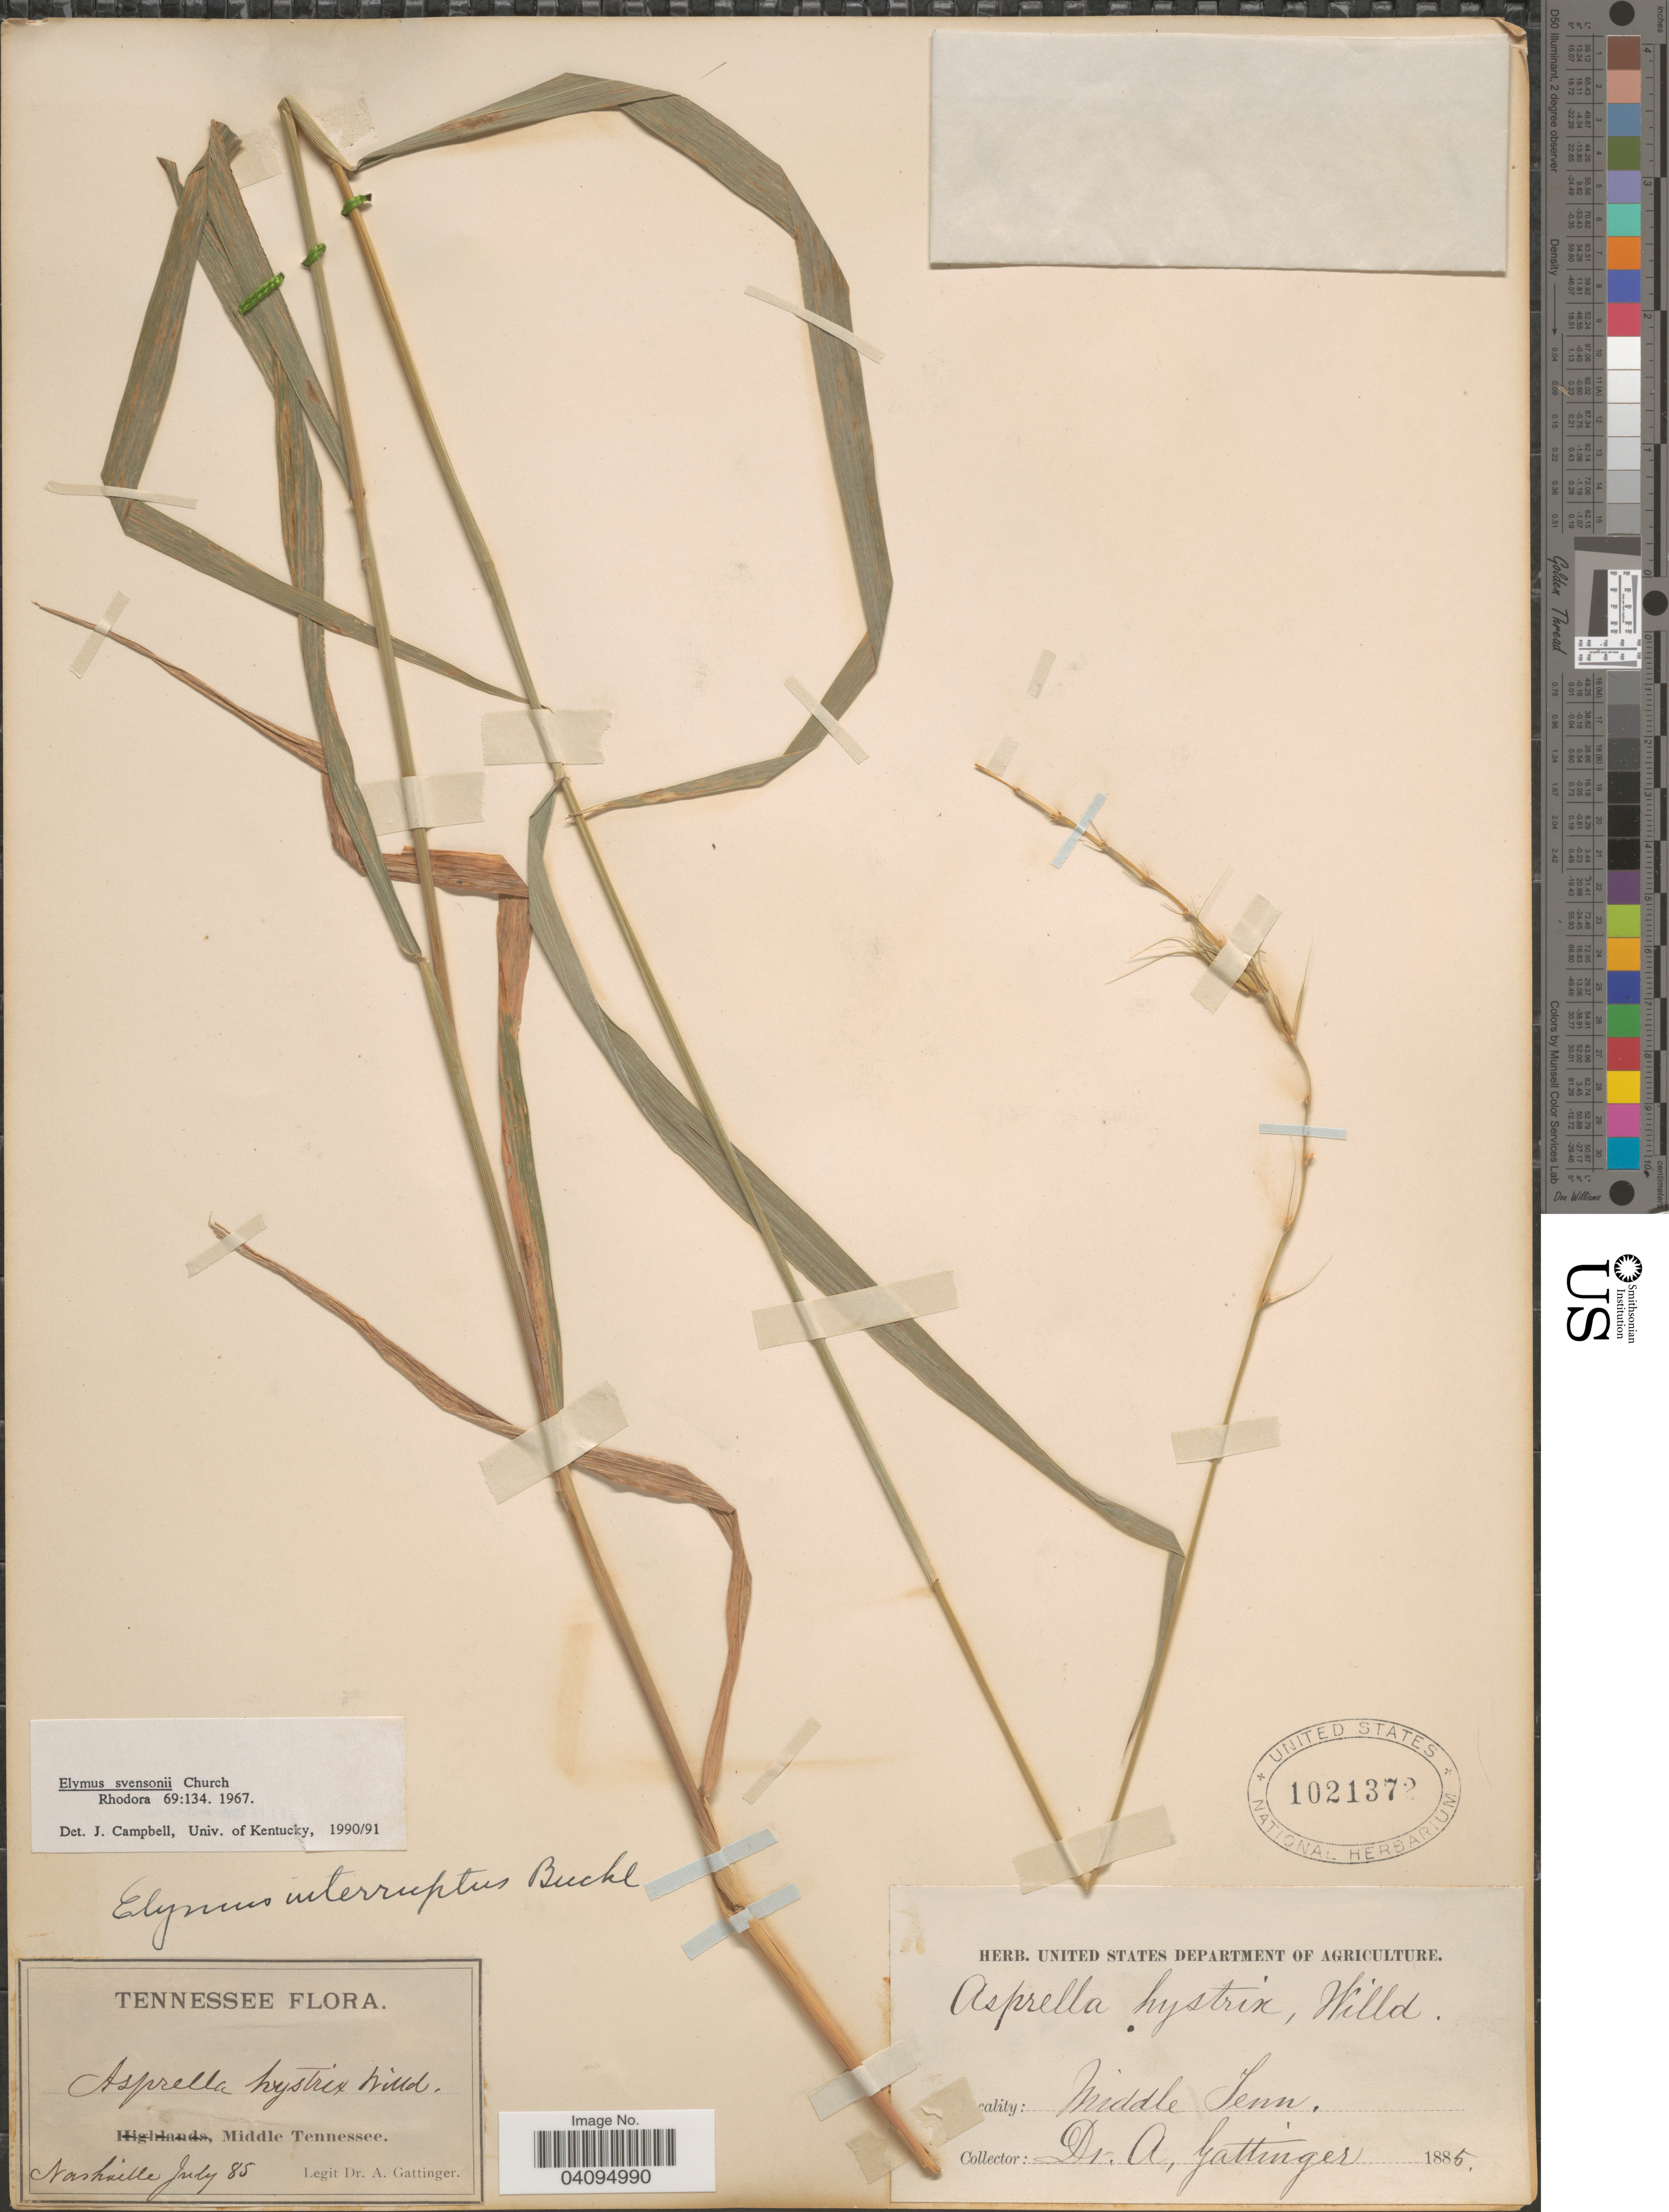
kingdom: Plantae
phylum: Tracheophyta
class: Liliopsida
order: Poales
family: Poaceae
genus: Elymus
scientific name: Elymus svensonii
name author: G.L. Church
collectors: A. Gattinger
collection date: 1885-07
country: United States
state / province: Tennessee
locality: Middle Tennessee. Nashville.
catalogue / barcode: US 1021372